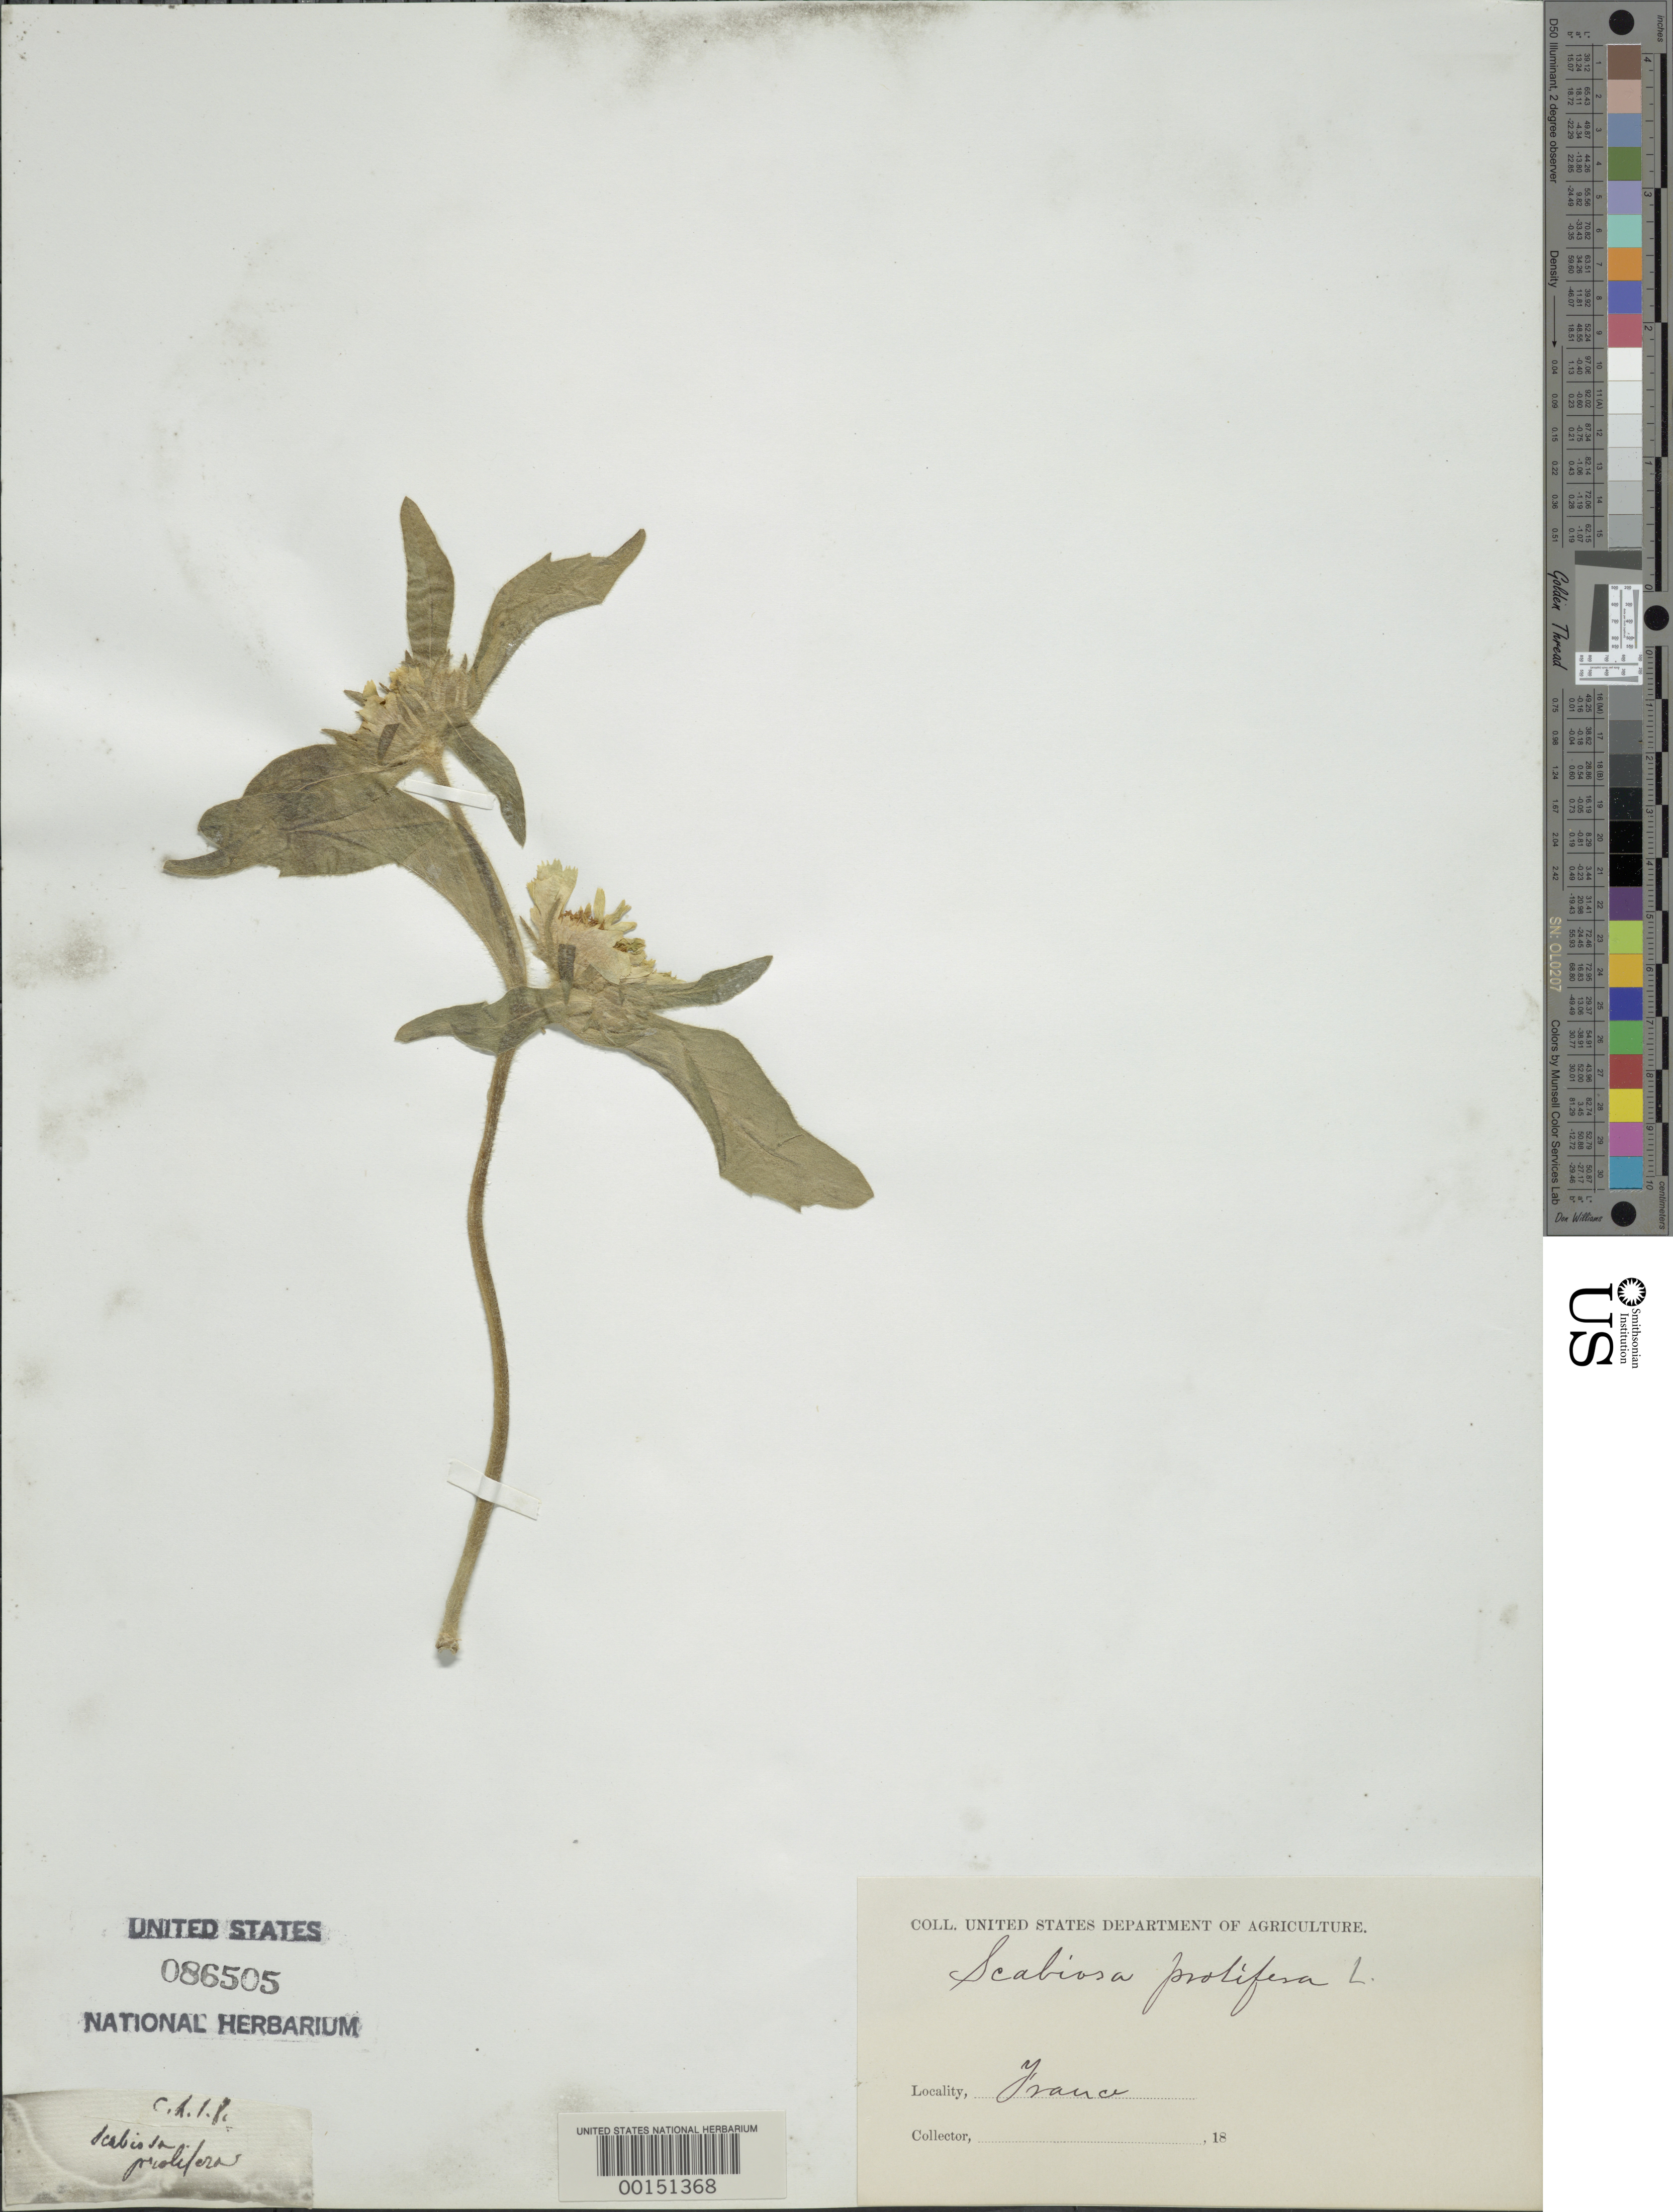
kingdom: Plantae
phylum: Tracheophyta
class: Magnoliopsida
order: Dipsacales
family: Caprifoliaceae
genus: Scabiosa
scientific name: Scabiosa prolifera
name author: L.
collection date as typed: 18--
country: France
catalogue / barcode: US 86505